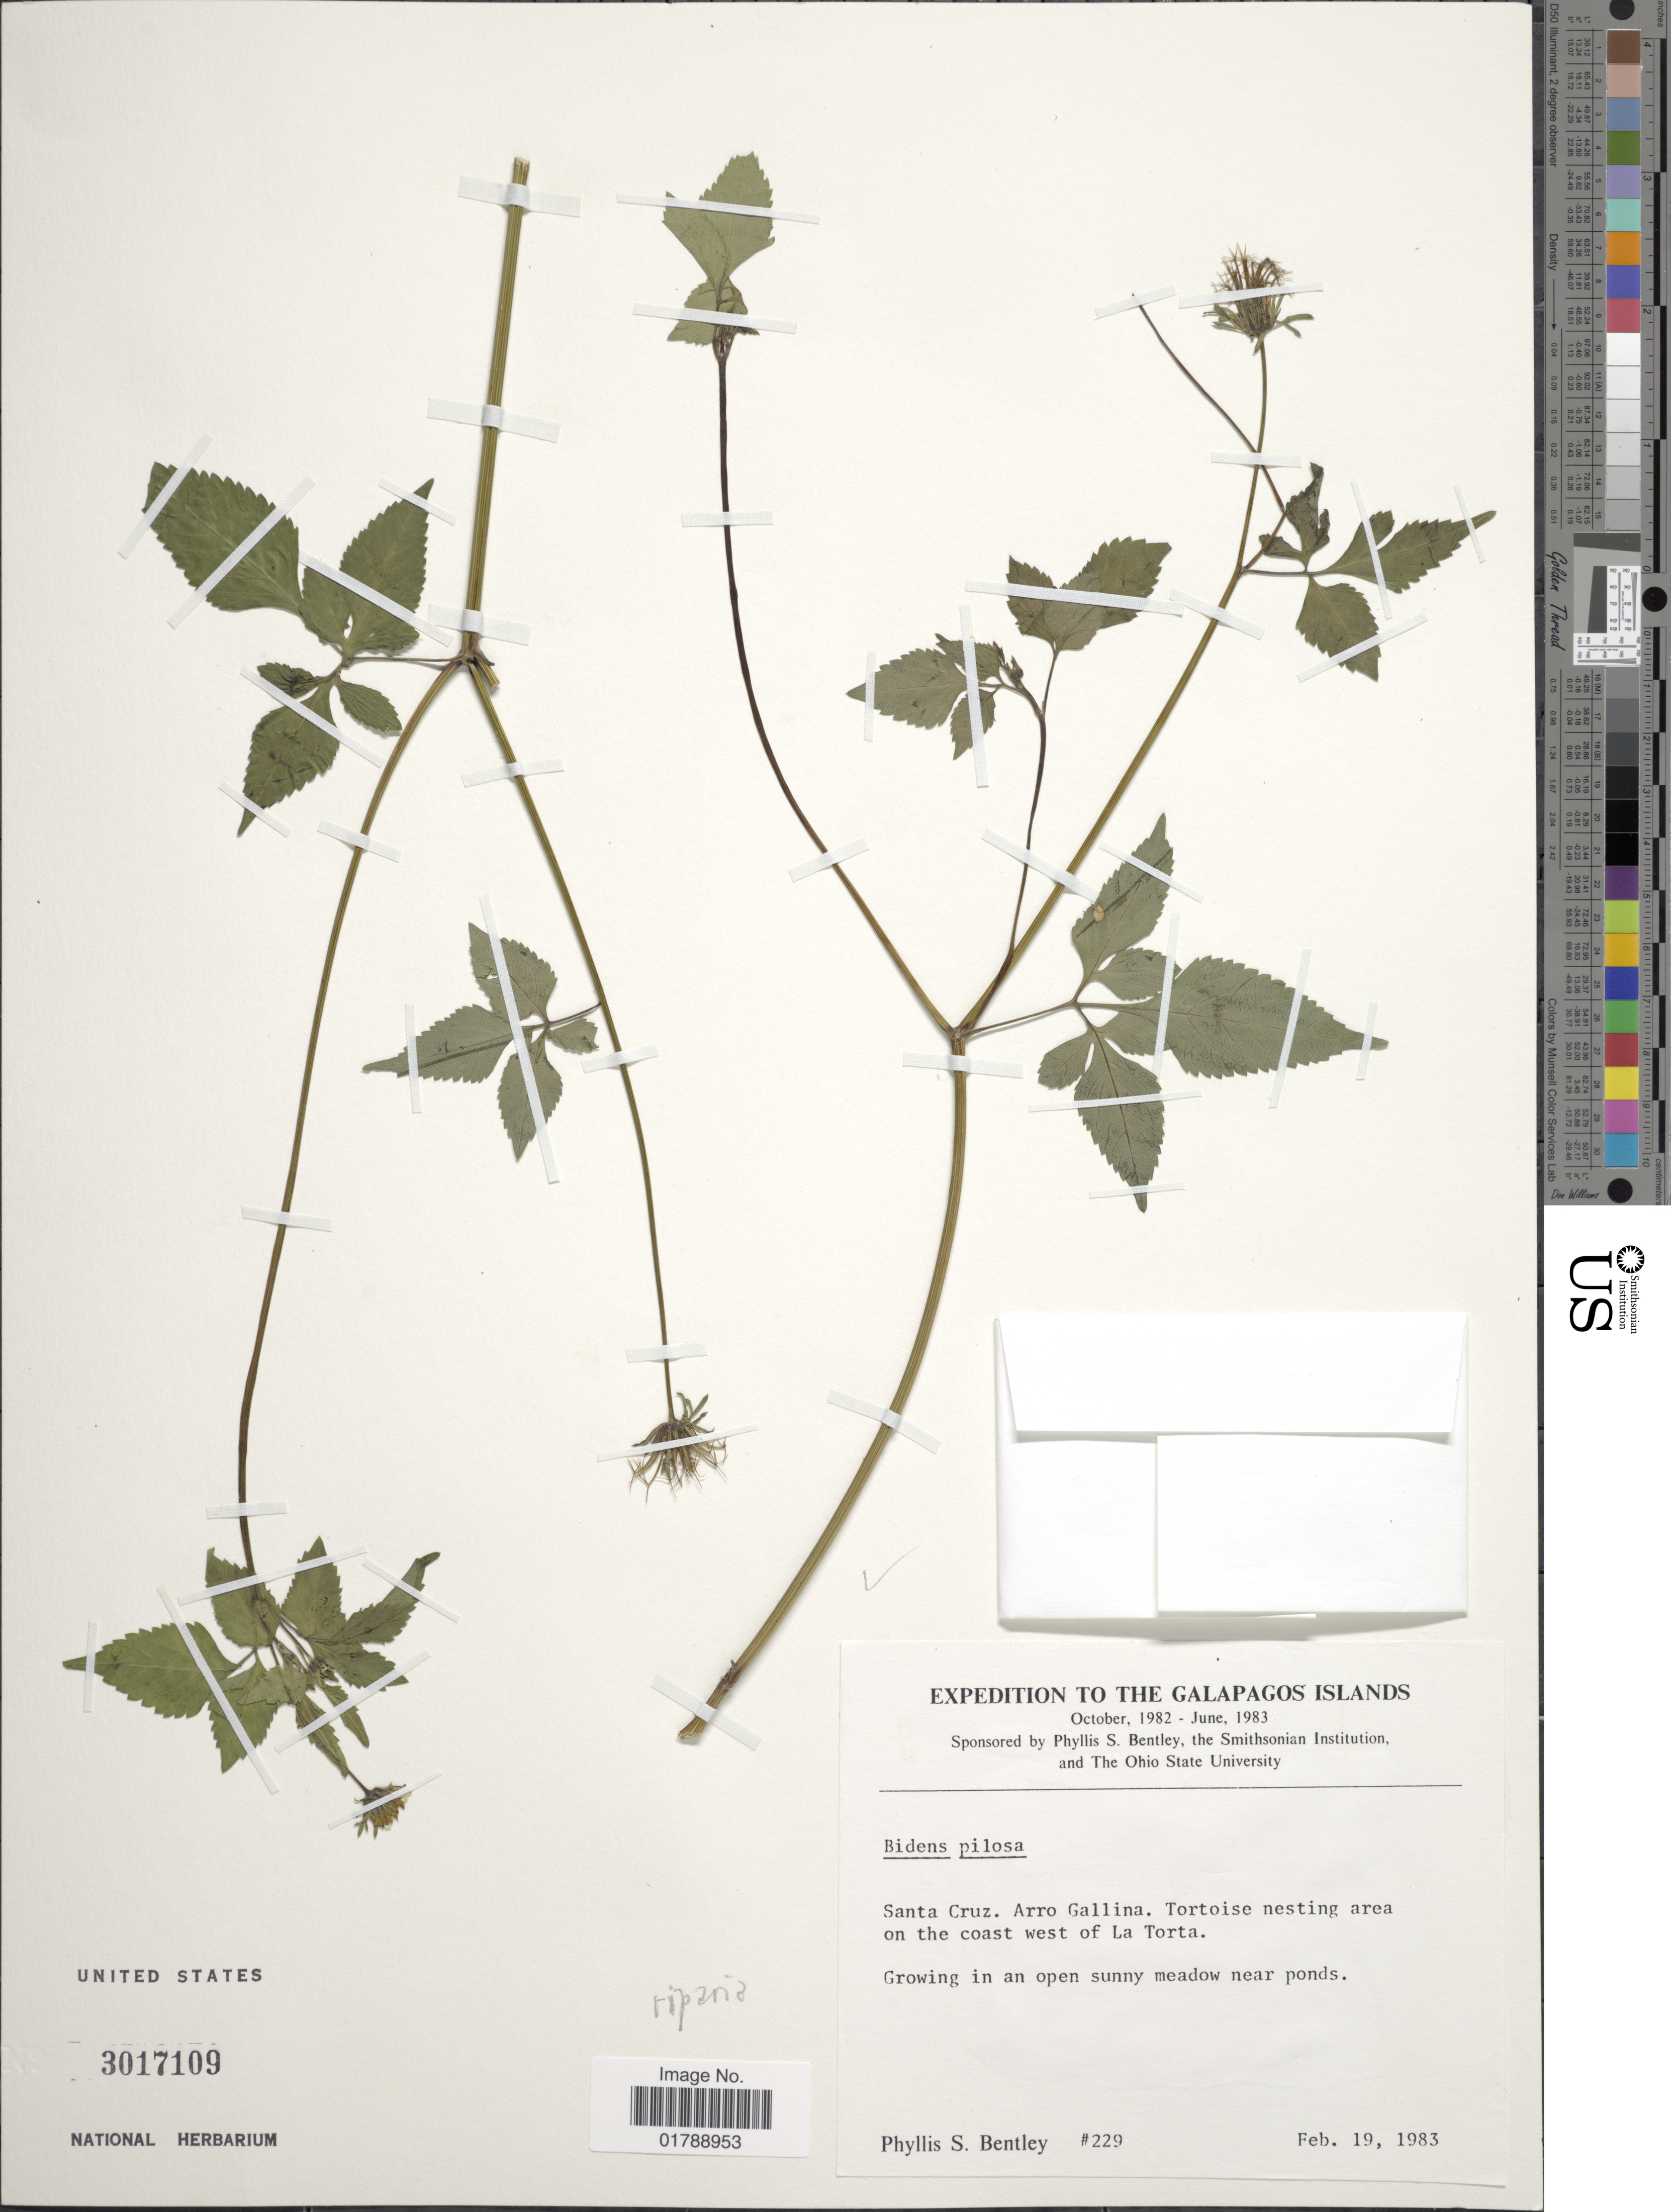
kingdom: Plantae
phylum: Tracheophyta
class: Magnoliopsida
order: Asterales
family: Asteraceae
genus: Bidens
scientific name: Bidens riparia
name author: Kunth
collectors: P. S. Bentley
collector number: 229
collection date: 1983-02-19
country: Ecuador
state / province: Colón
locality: Galapagos Islands. Santa Cruz. Arro Gallina. Tortoise nesting area on the coast west of La Torta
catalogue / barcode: US 3017109